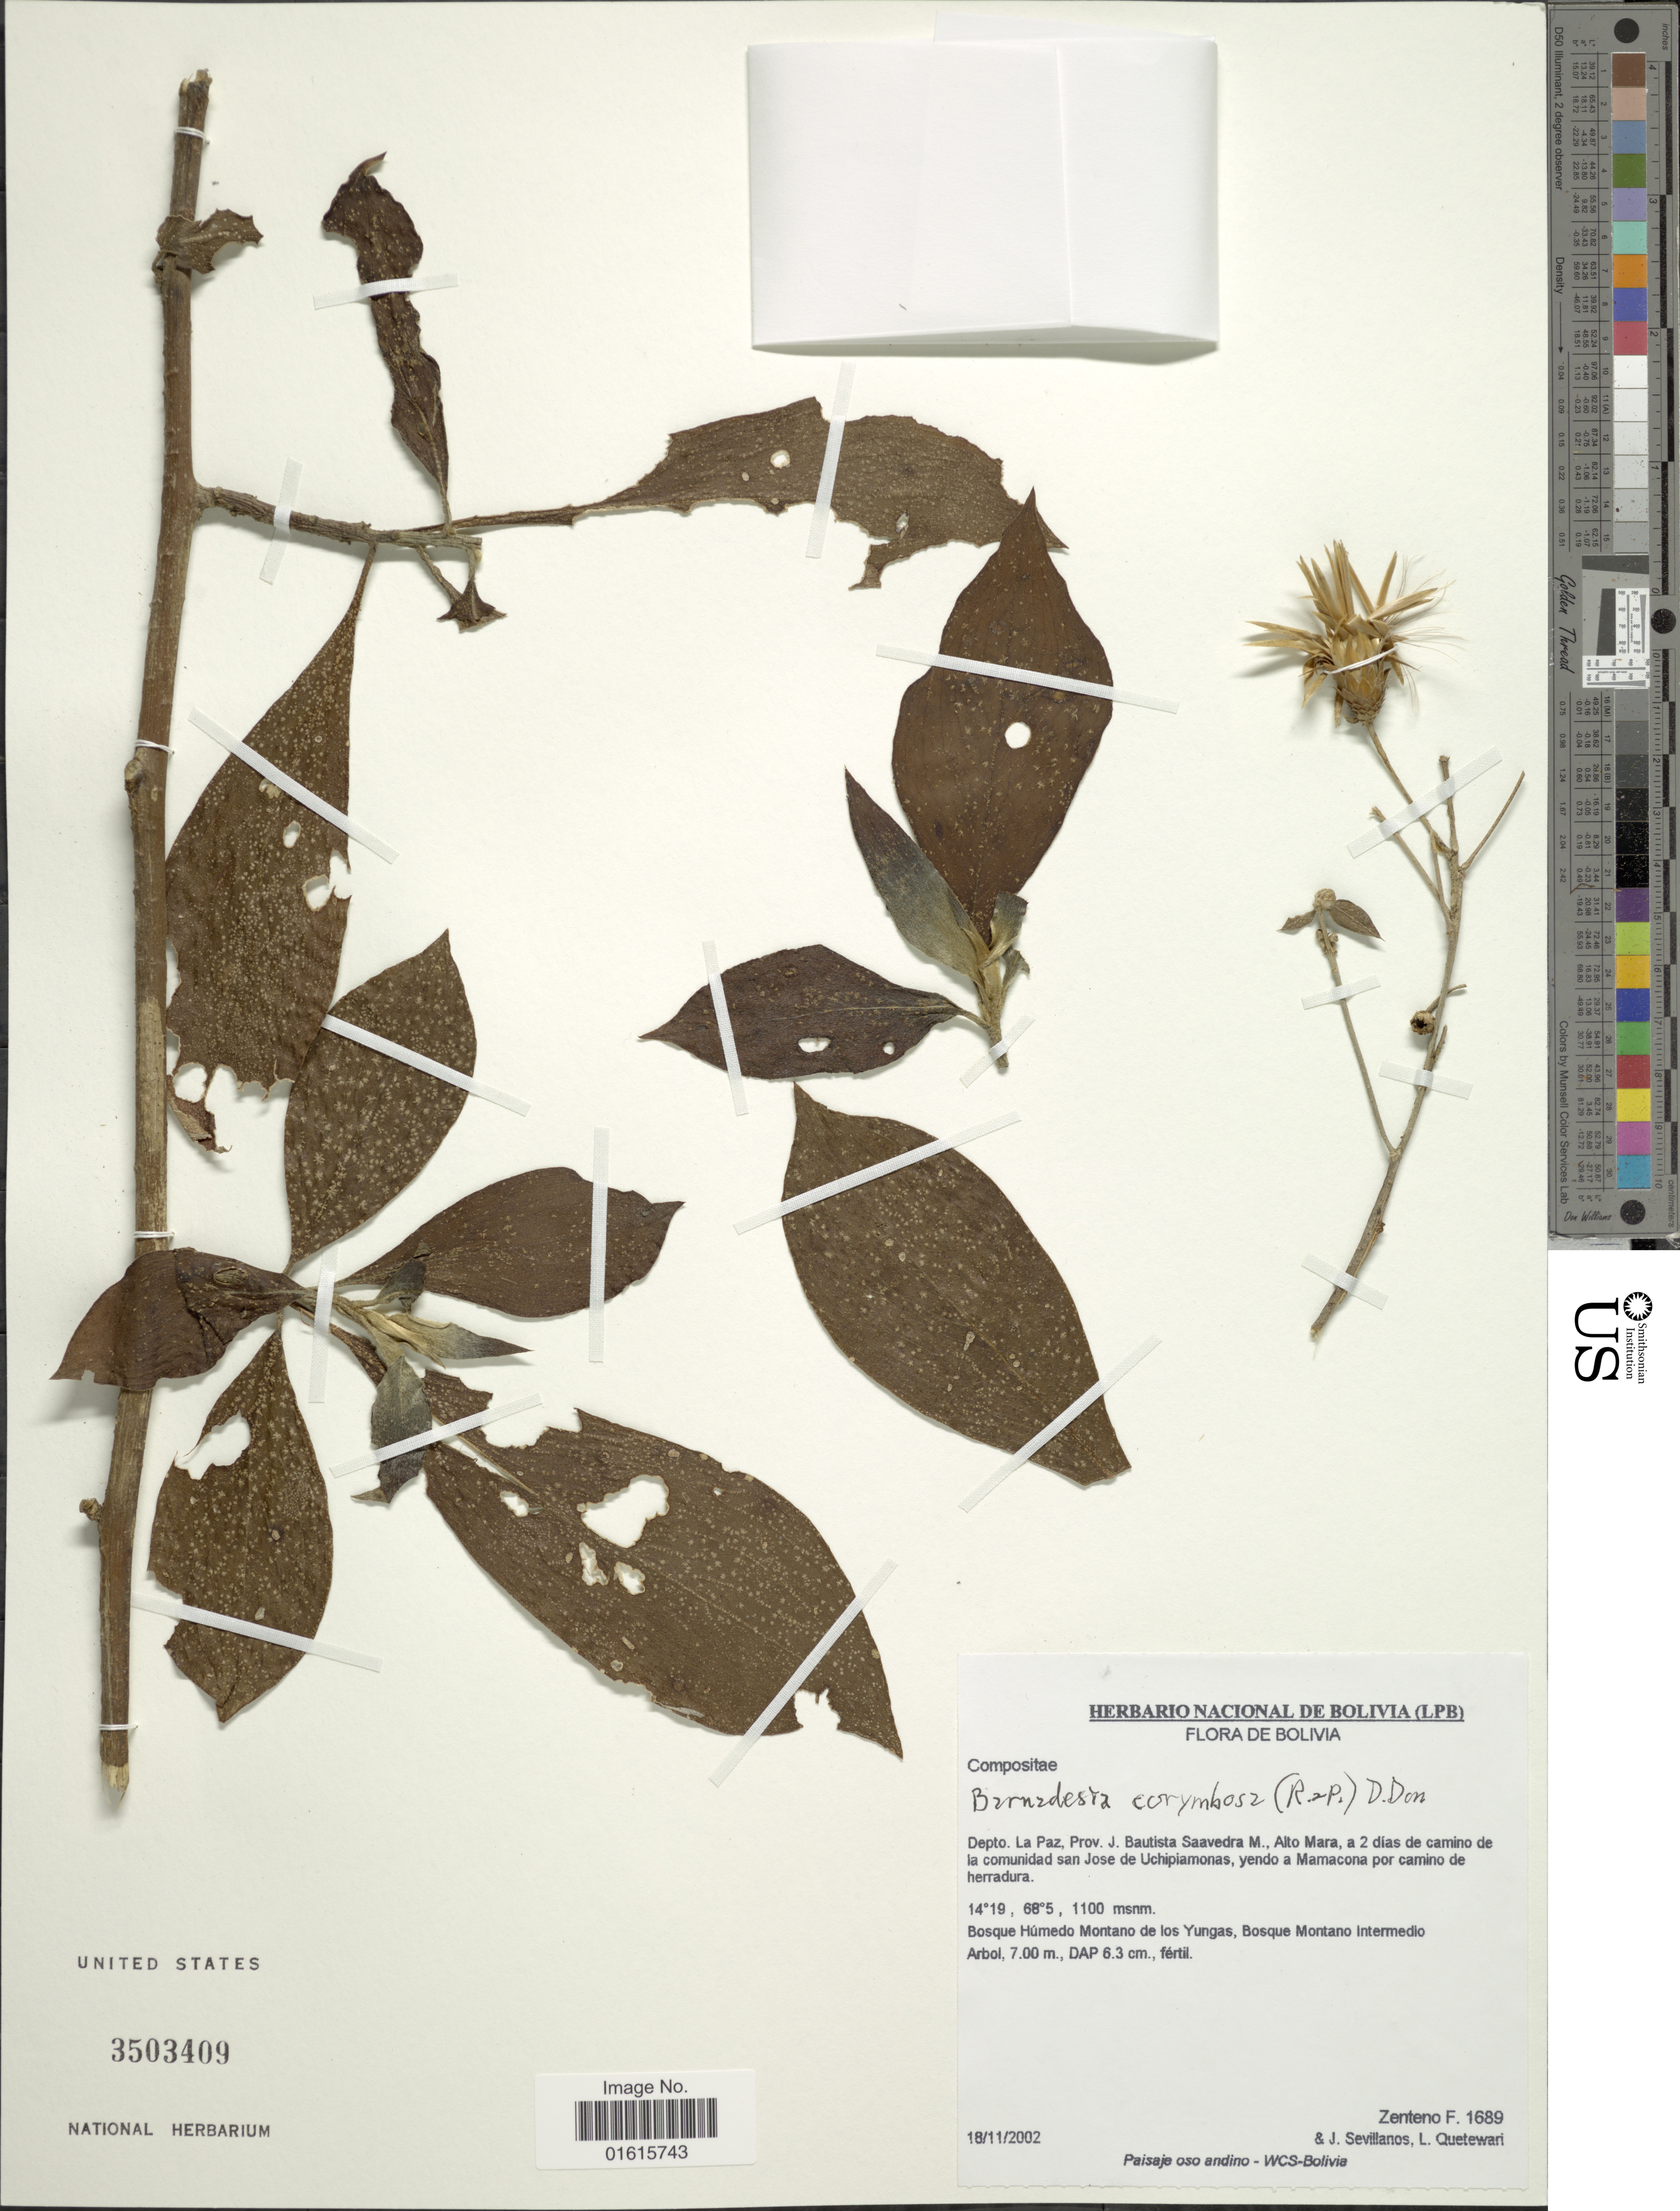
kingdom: Plantae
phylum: Tracheophyta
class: Magnoliopsida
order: Asterales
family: Asteraceae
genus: Barnadesia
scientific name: Barnadesia corymbosa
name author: (Ruiz & Pav.) D. Don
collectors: F. Zenteno, J. Sevillanos & L. Quetewari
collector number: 1689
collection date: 2002-11-18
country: Bolivia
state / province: La Paz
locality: Prov. J Bautista Saavedra M. alto Mara, a 2 dias de camino de la communidad san Jose de Uchipiamonas, yendo a Mamacona por camino de herradura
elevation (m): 1100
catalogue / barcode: US 3503409